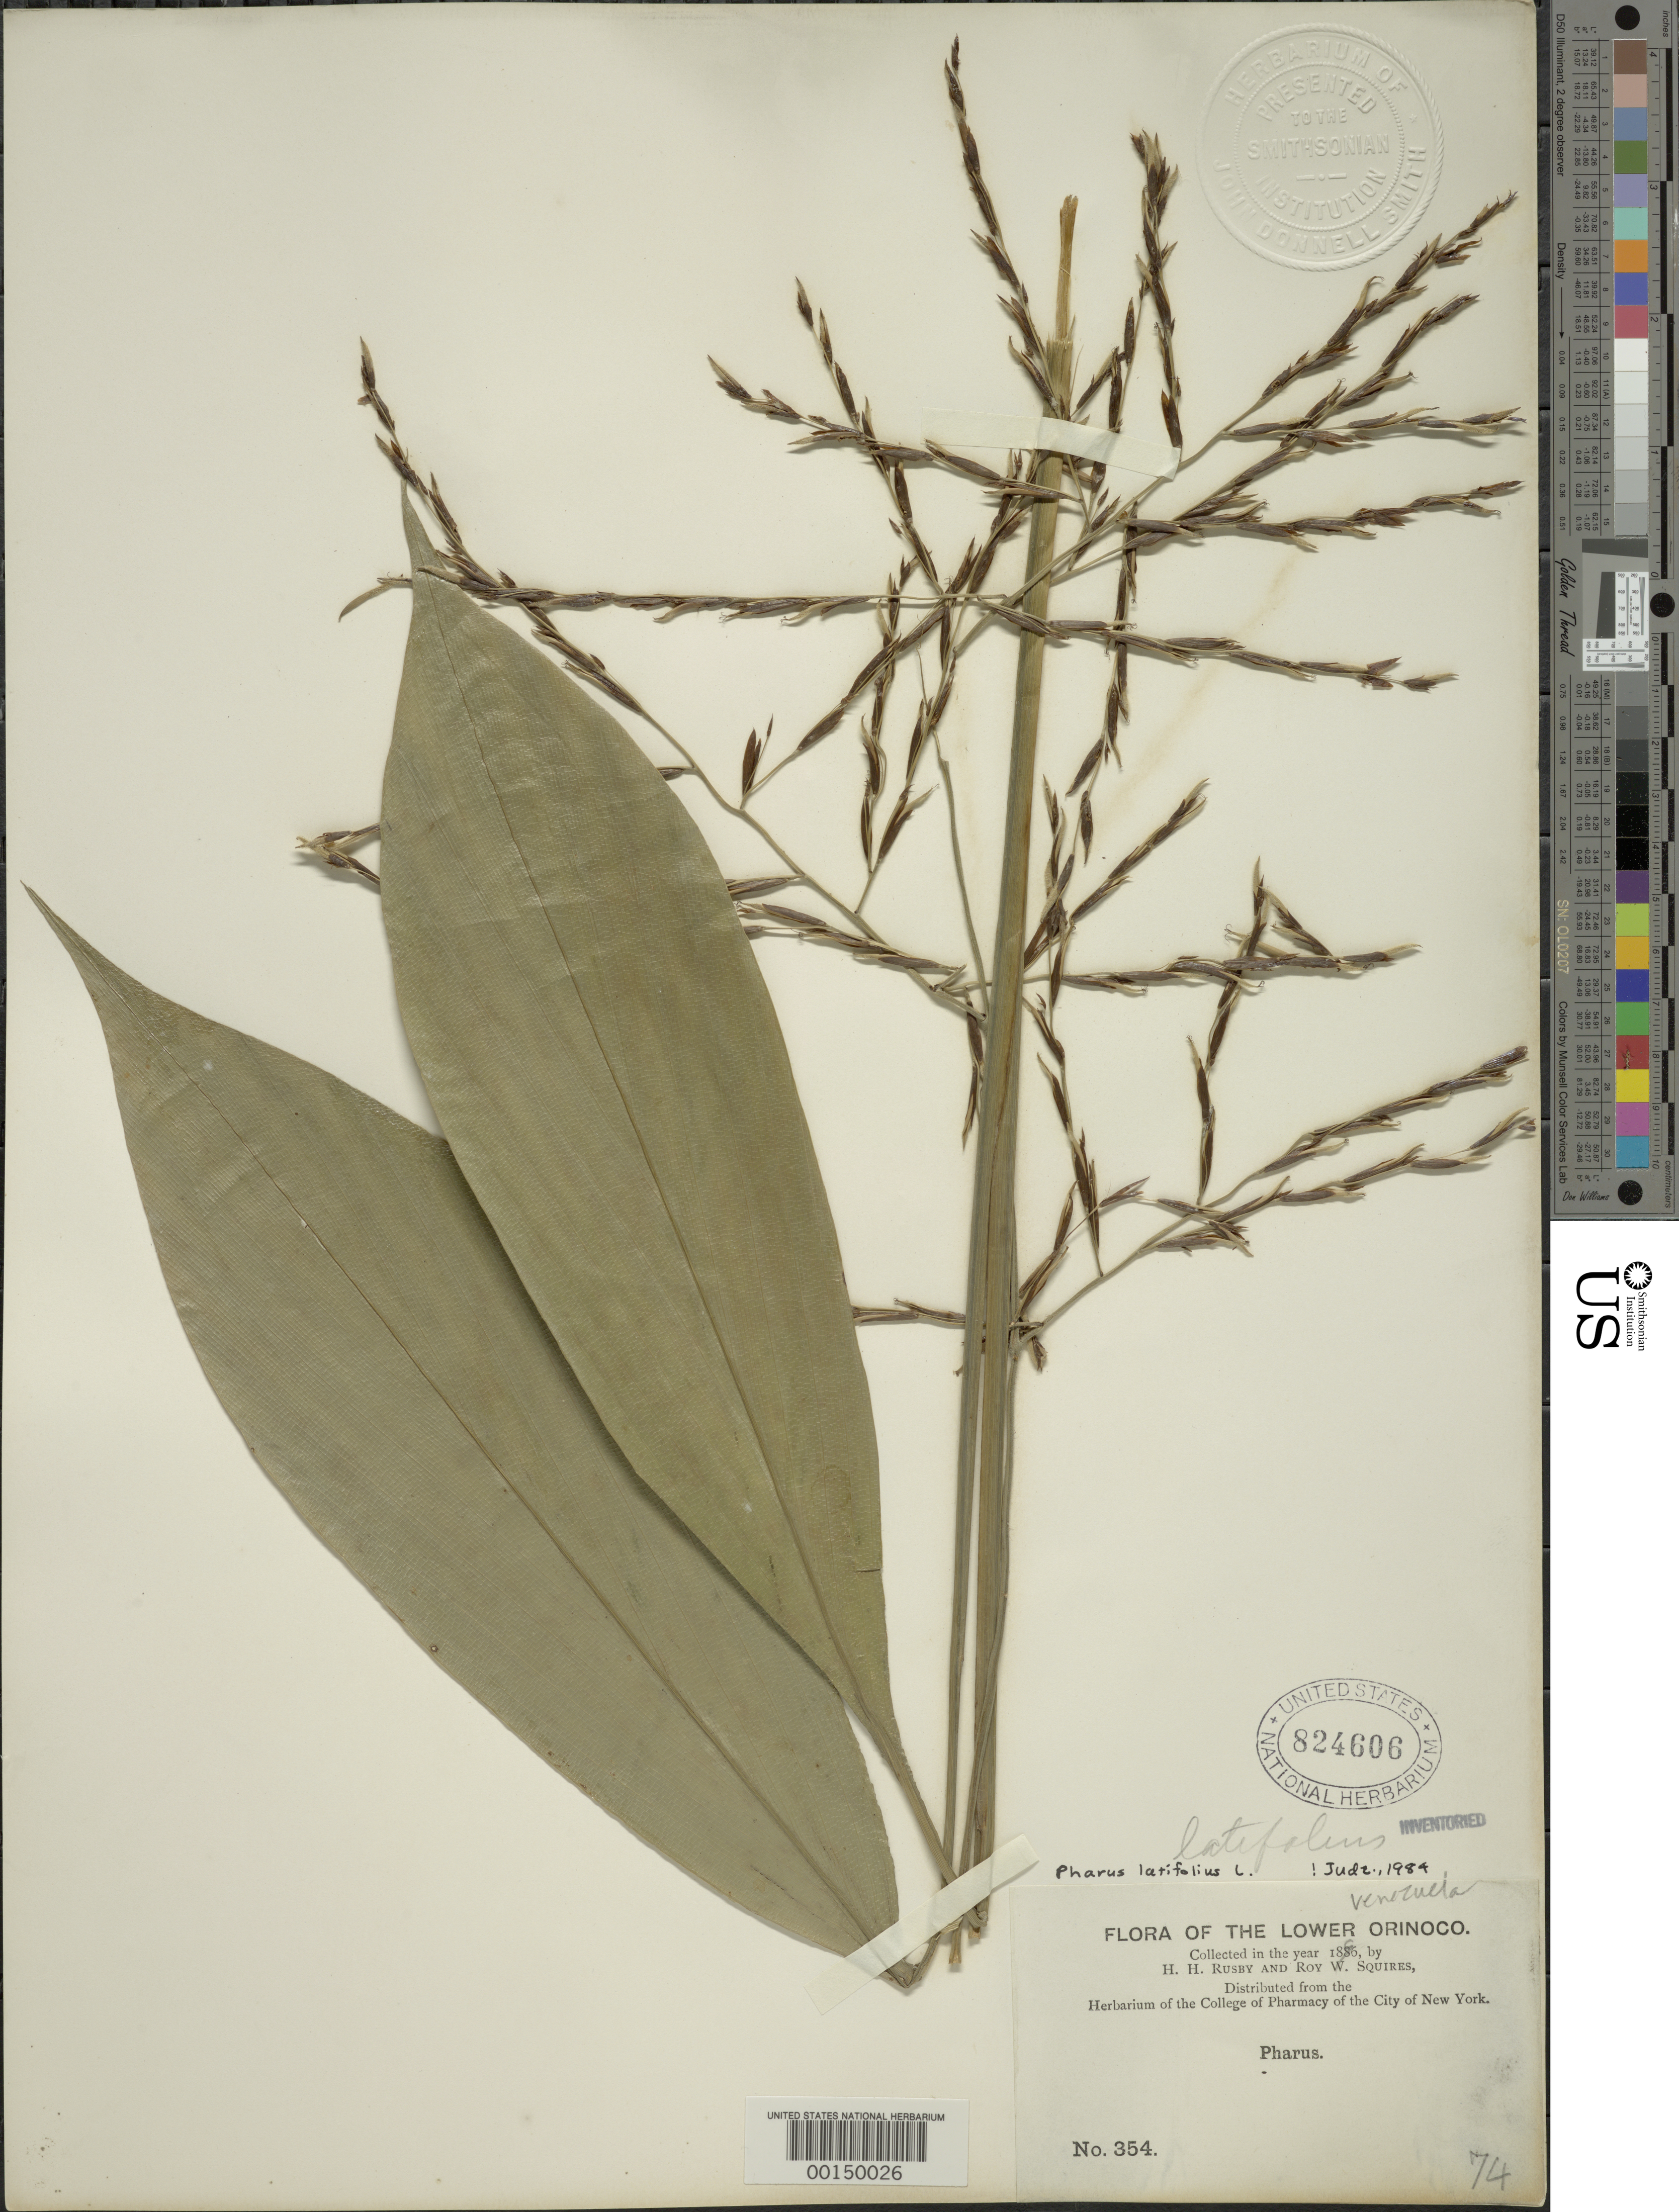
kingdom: Plantae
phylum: Tracheophyta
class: Liliopsida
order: Poales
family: Poaceae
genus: Pharus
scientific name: Pharus latifolius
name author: L.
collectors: H. H. Rusby & R. Squires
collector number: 354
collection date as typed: May 1896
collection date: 1896-05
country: Venezuela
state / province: Delta Amacuro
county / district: Antonio Díaz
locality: Lower Orinoco, Eleanor Creek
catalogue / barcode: US 824606